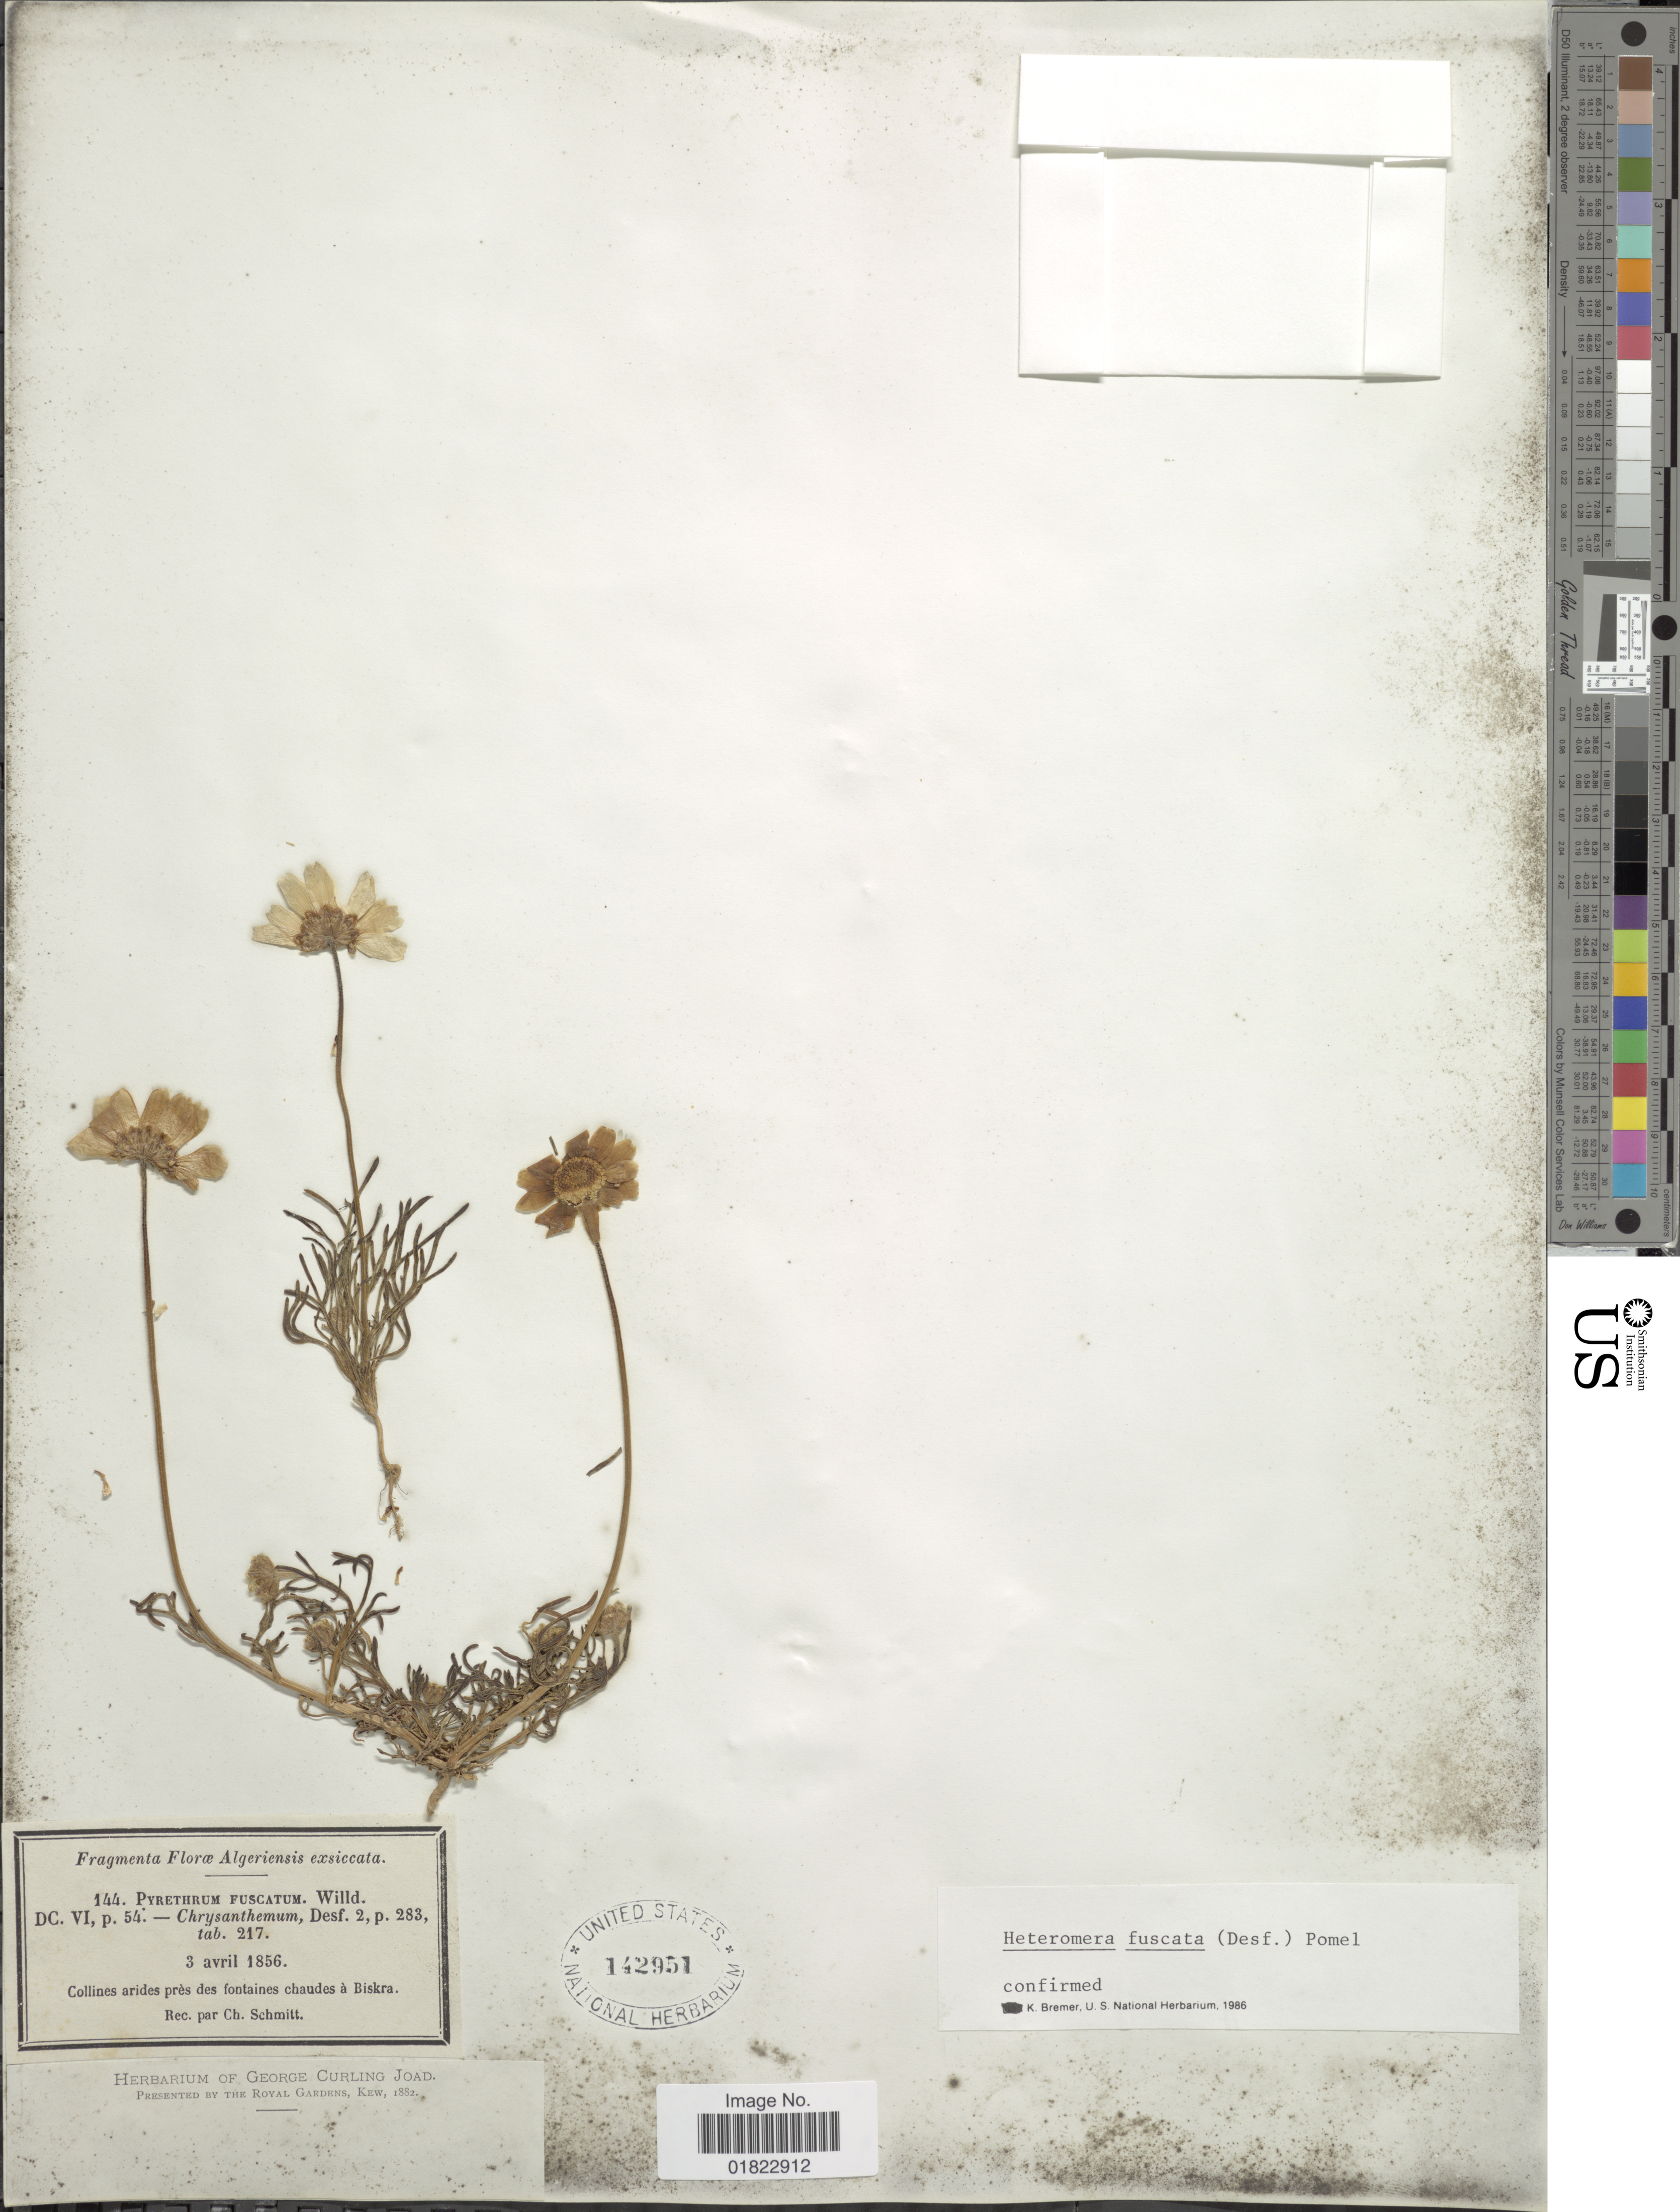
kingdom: Plantae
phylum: Tracheophyta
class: Magnoliopsida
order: Asterales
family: Asteraceae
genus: Heteromera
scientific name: Heteromera fuscata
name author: (Desf.) Pomel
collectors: C. Schmitt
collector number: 144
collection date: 1856-04-03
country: Algeria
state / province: Biskra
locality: Collines arides pres des fontaines chaudes a Biskra.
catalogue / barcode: US 142951